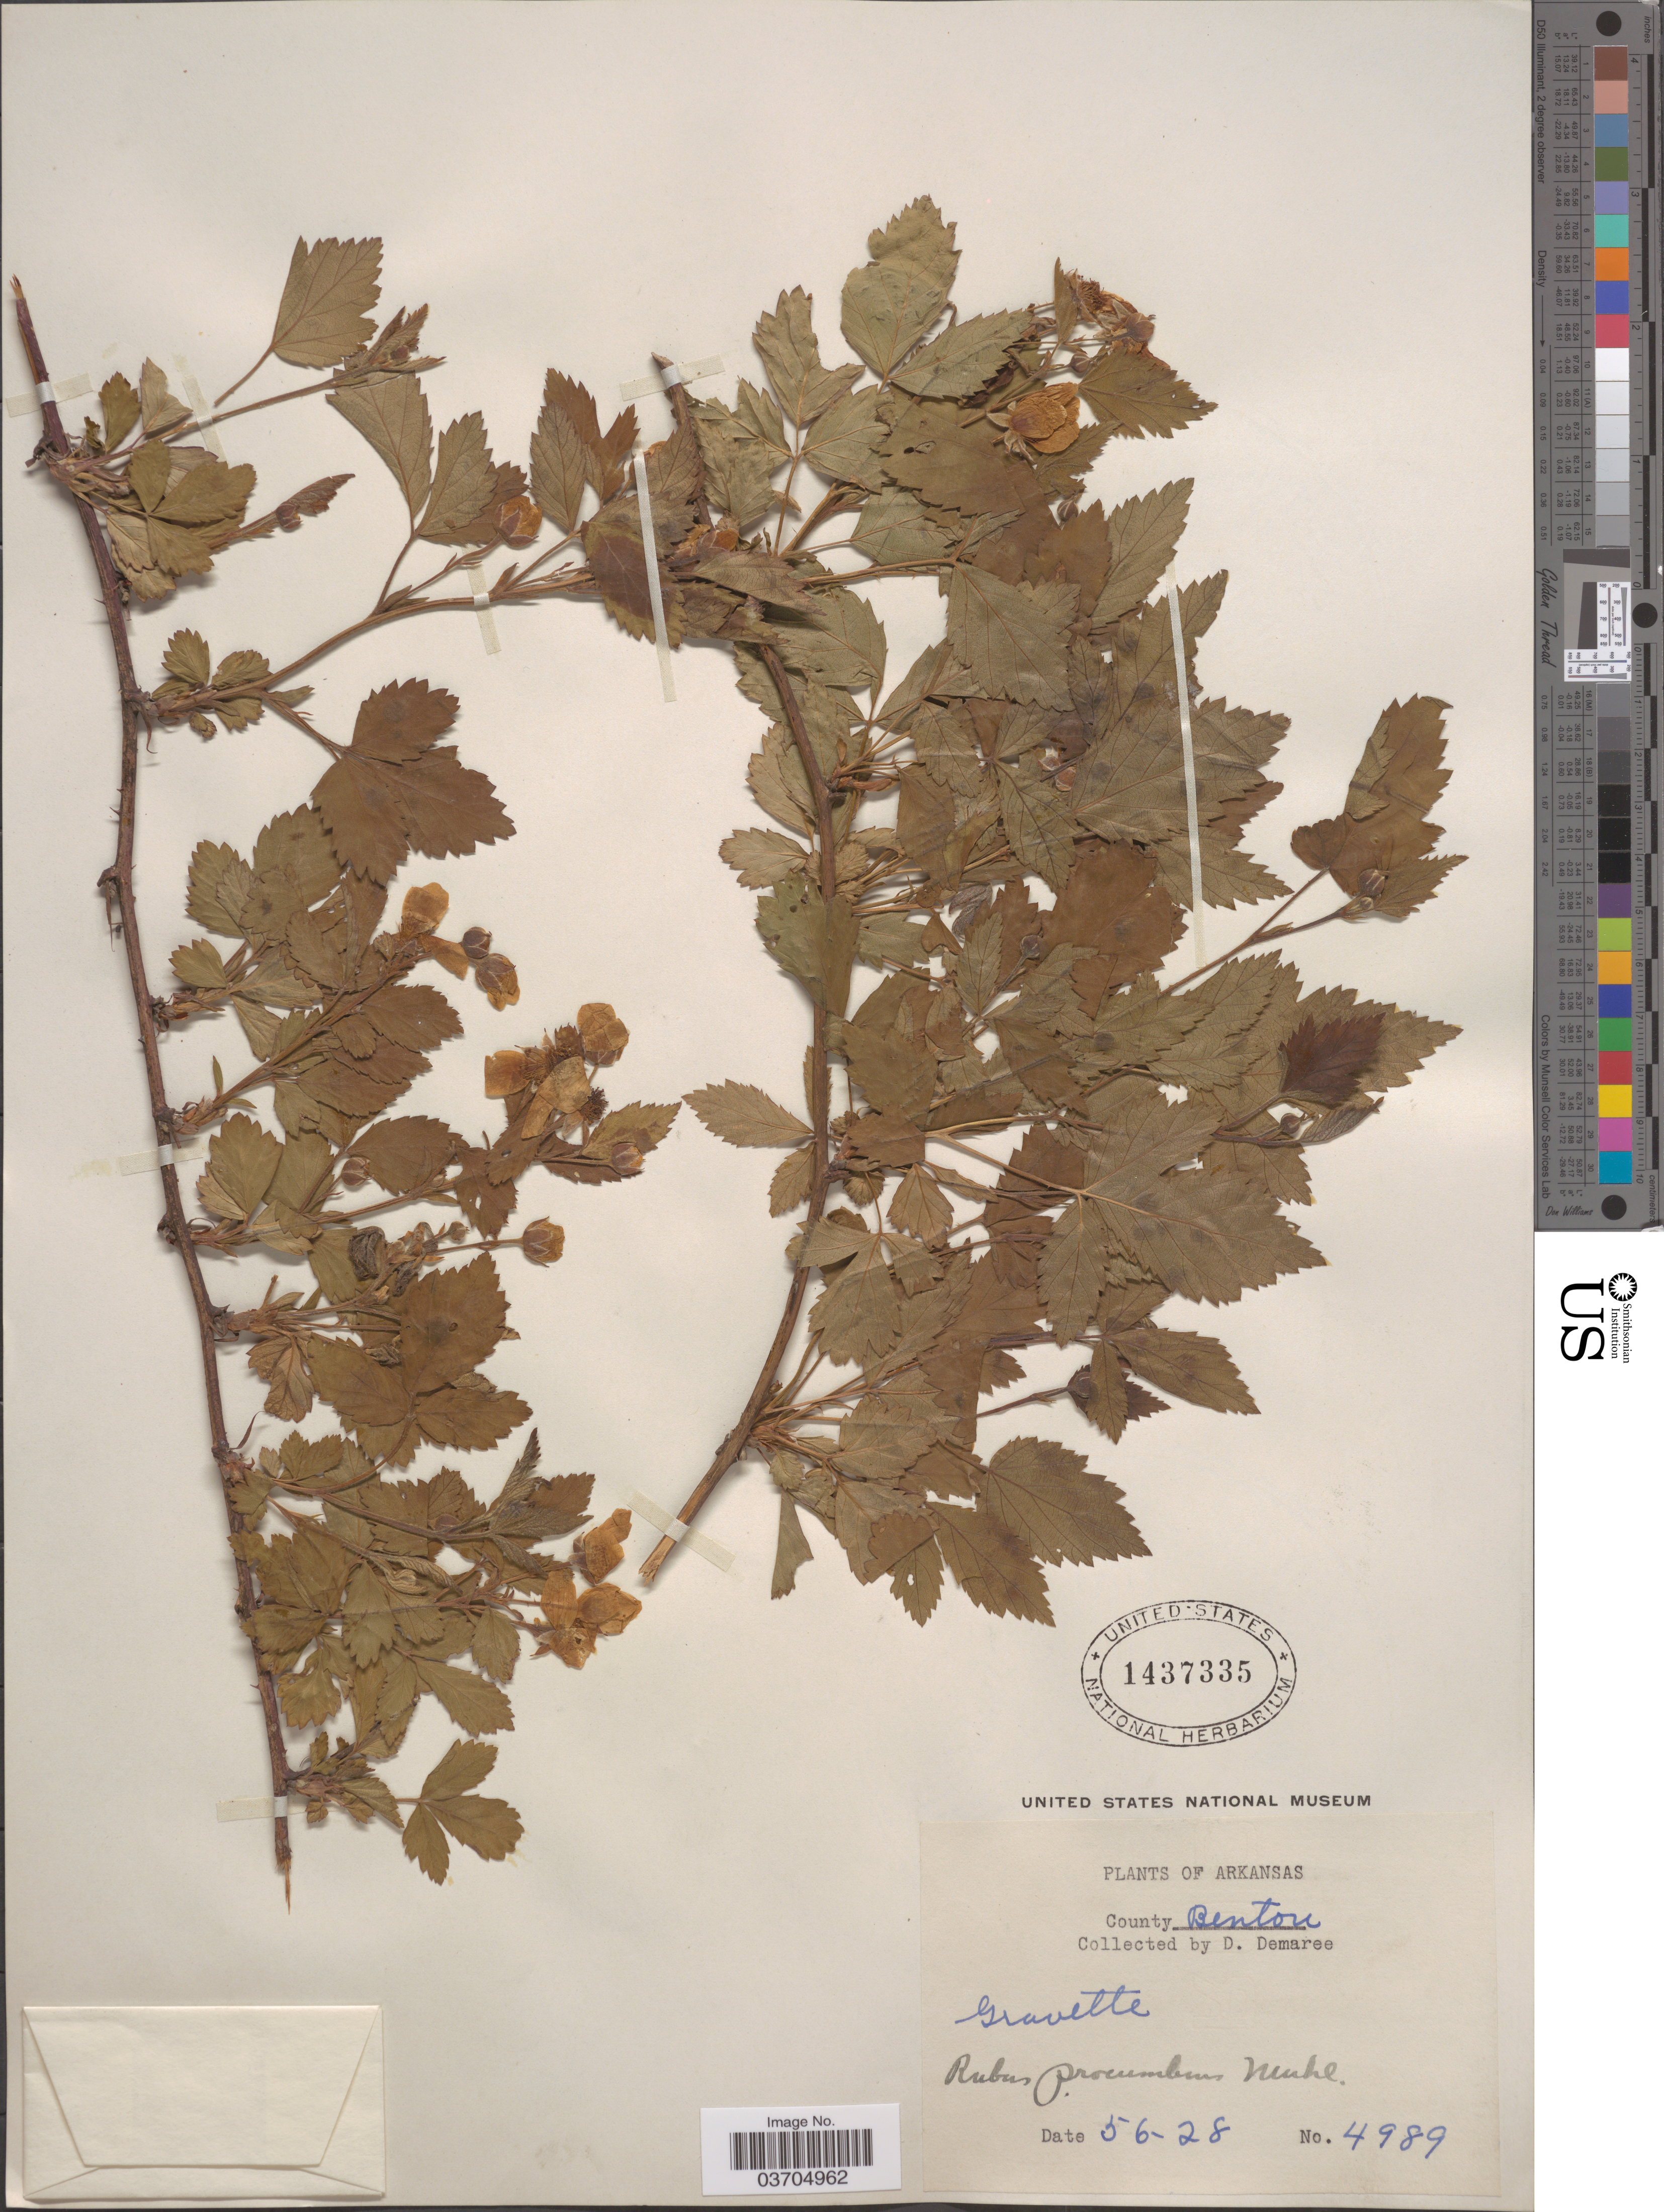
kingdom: Plantae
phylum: Tracheophyta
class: Magnoliopsida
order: Rosales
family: Rosaceae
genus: Rubus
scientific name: Rubus procumbens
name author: Muhl.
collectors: D. Demaree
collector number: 4989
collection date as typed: Transcribed d/m/y: 6/5/28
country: United States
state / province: Arkansas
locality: County Benton.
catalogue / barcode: US 1437335